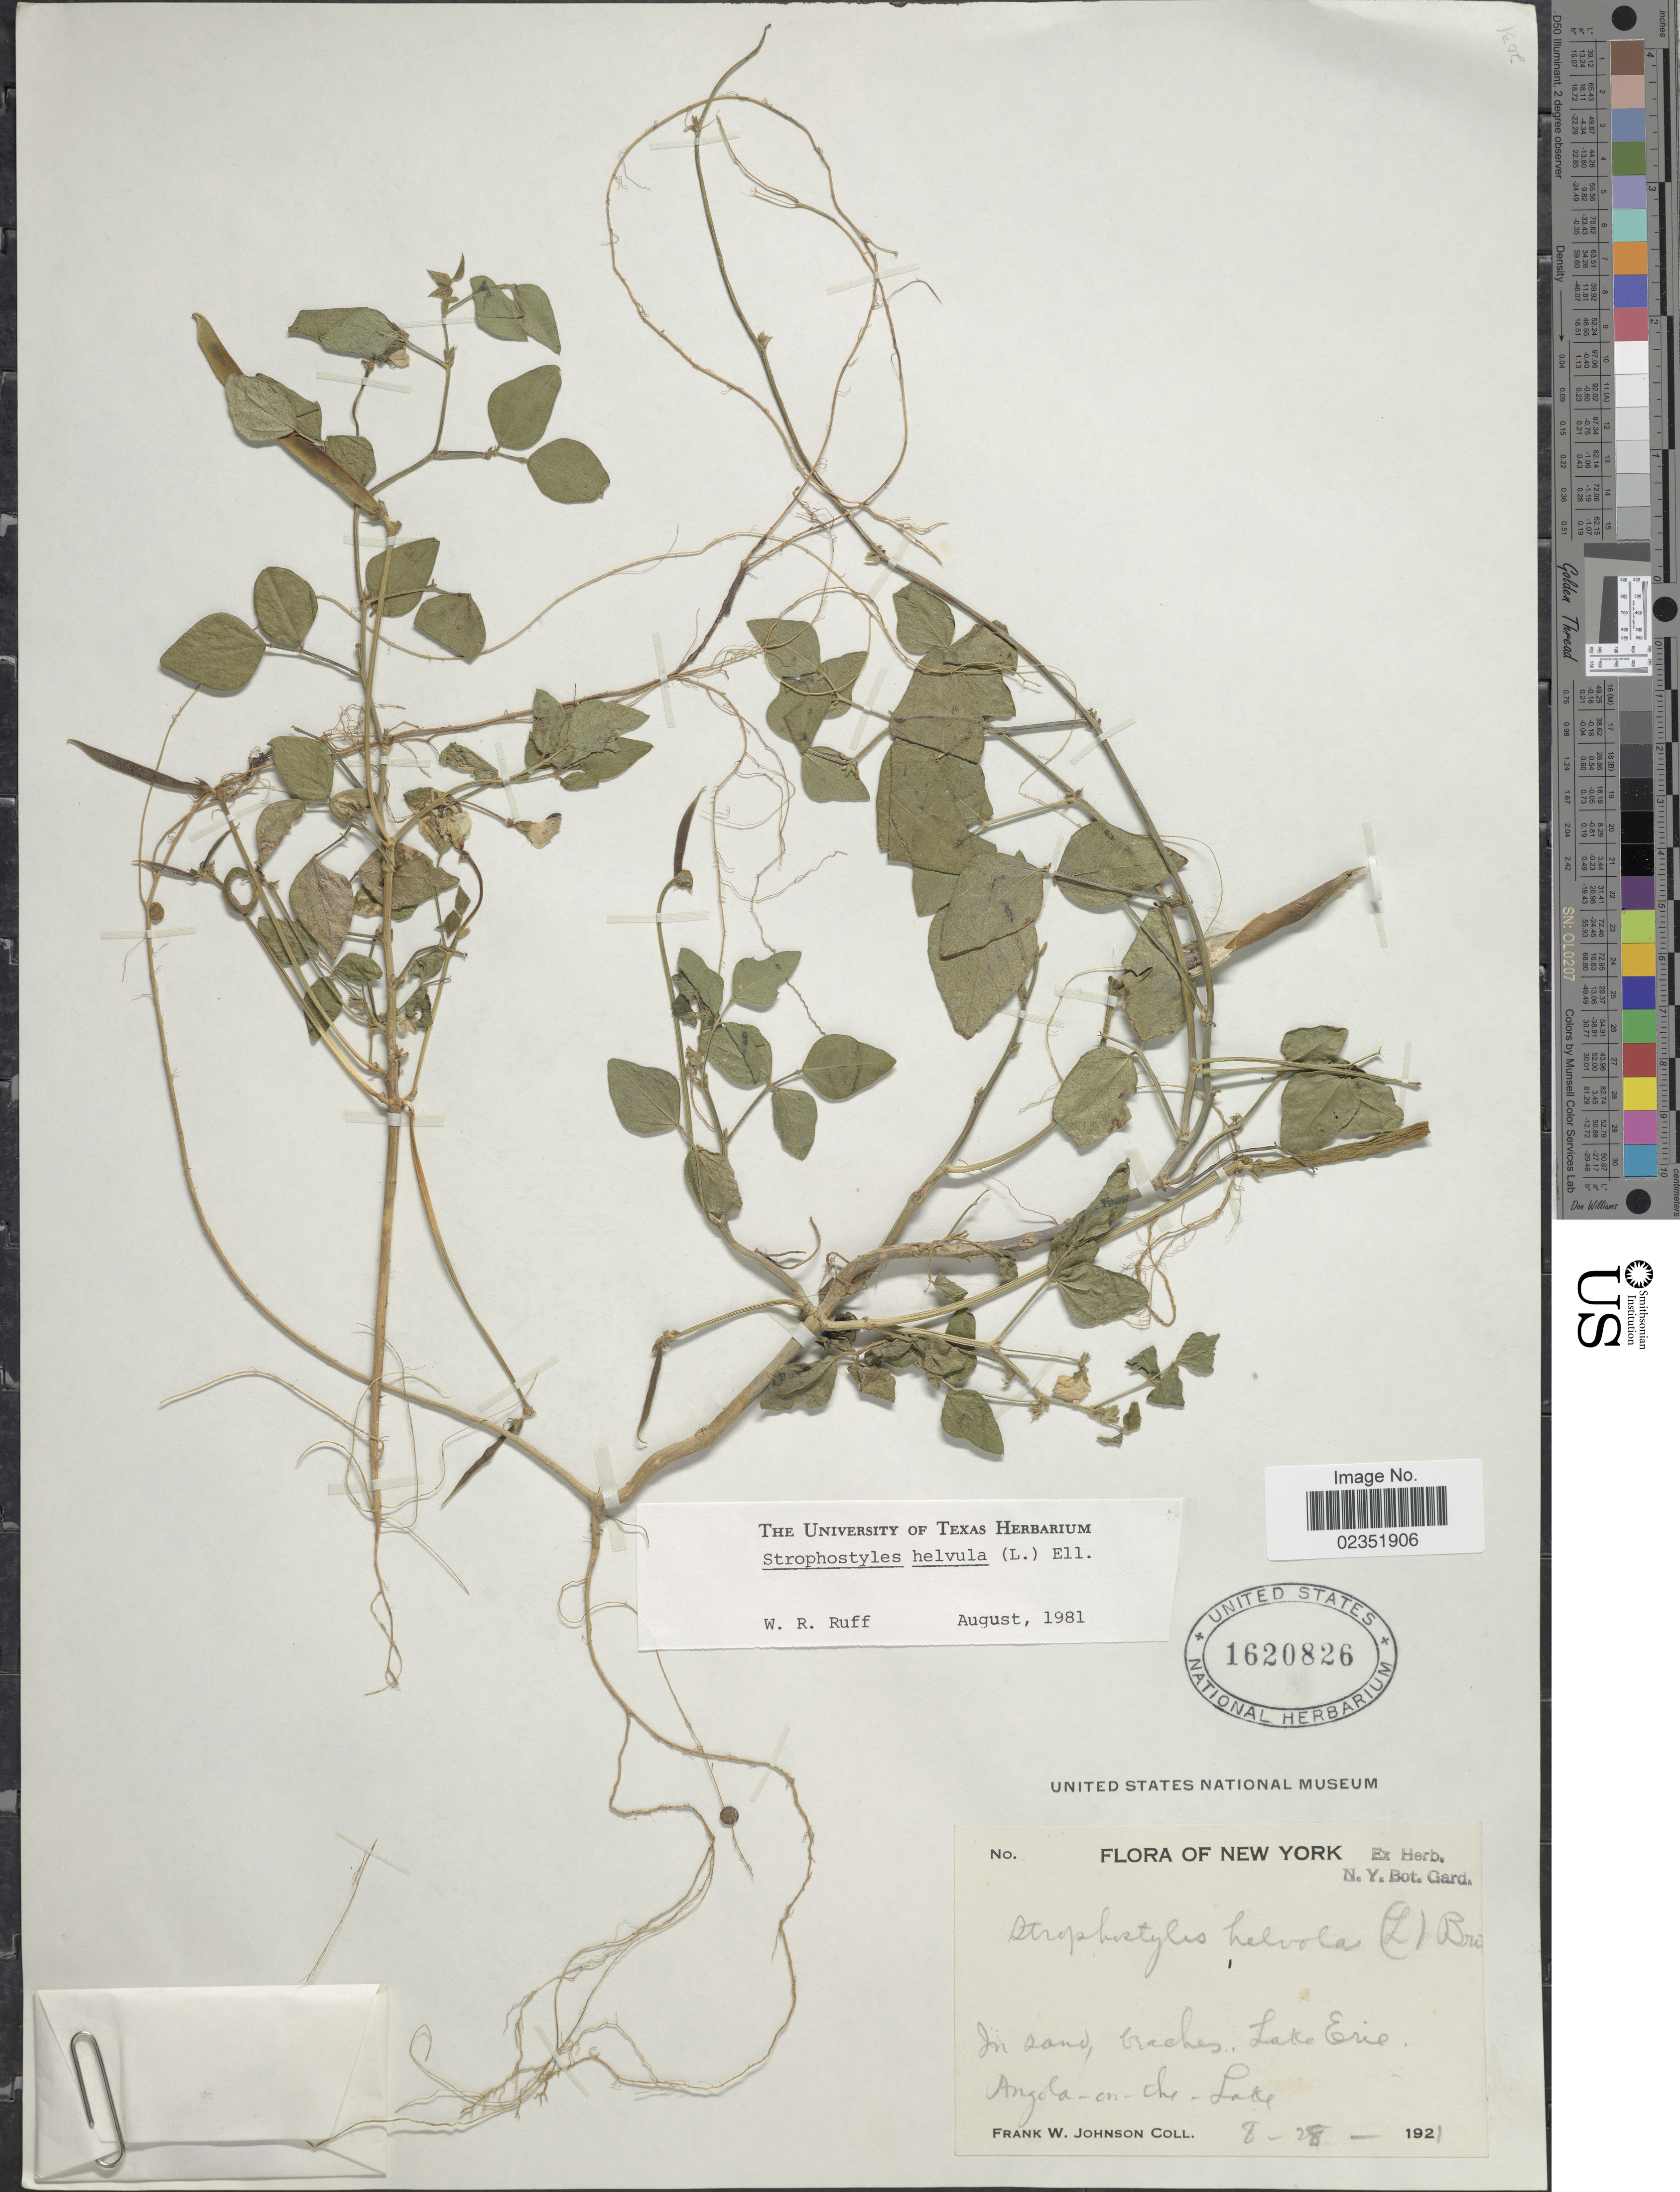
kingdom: Plantae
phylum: Tracheophyta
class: Magnoliopsida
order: Fabales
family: Fabaceae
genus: Strophostyles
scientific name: Strophostyles helvola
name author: (L.) Elliott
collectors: F. W. Johnson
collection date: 1921-08-28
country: United States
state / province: New York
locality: In sand, braches, lake Erie, Angola-on-the-Lake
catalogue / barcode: US 1620826